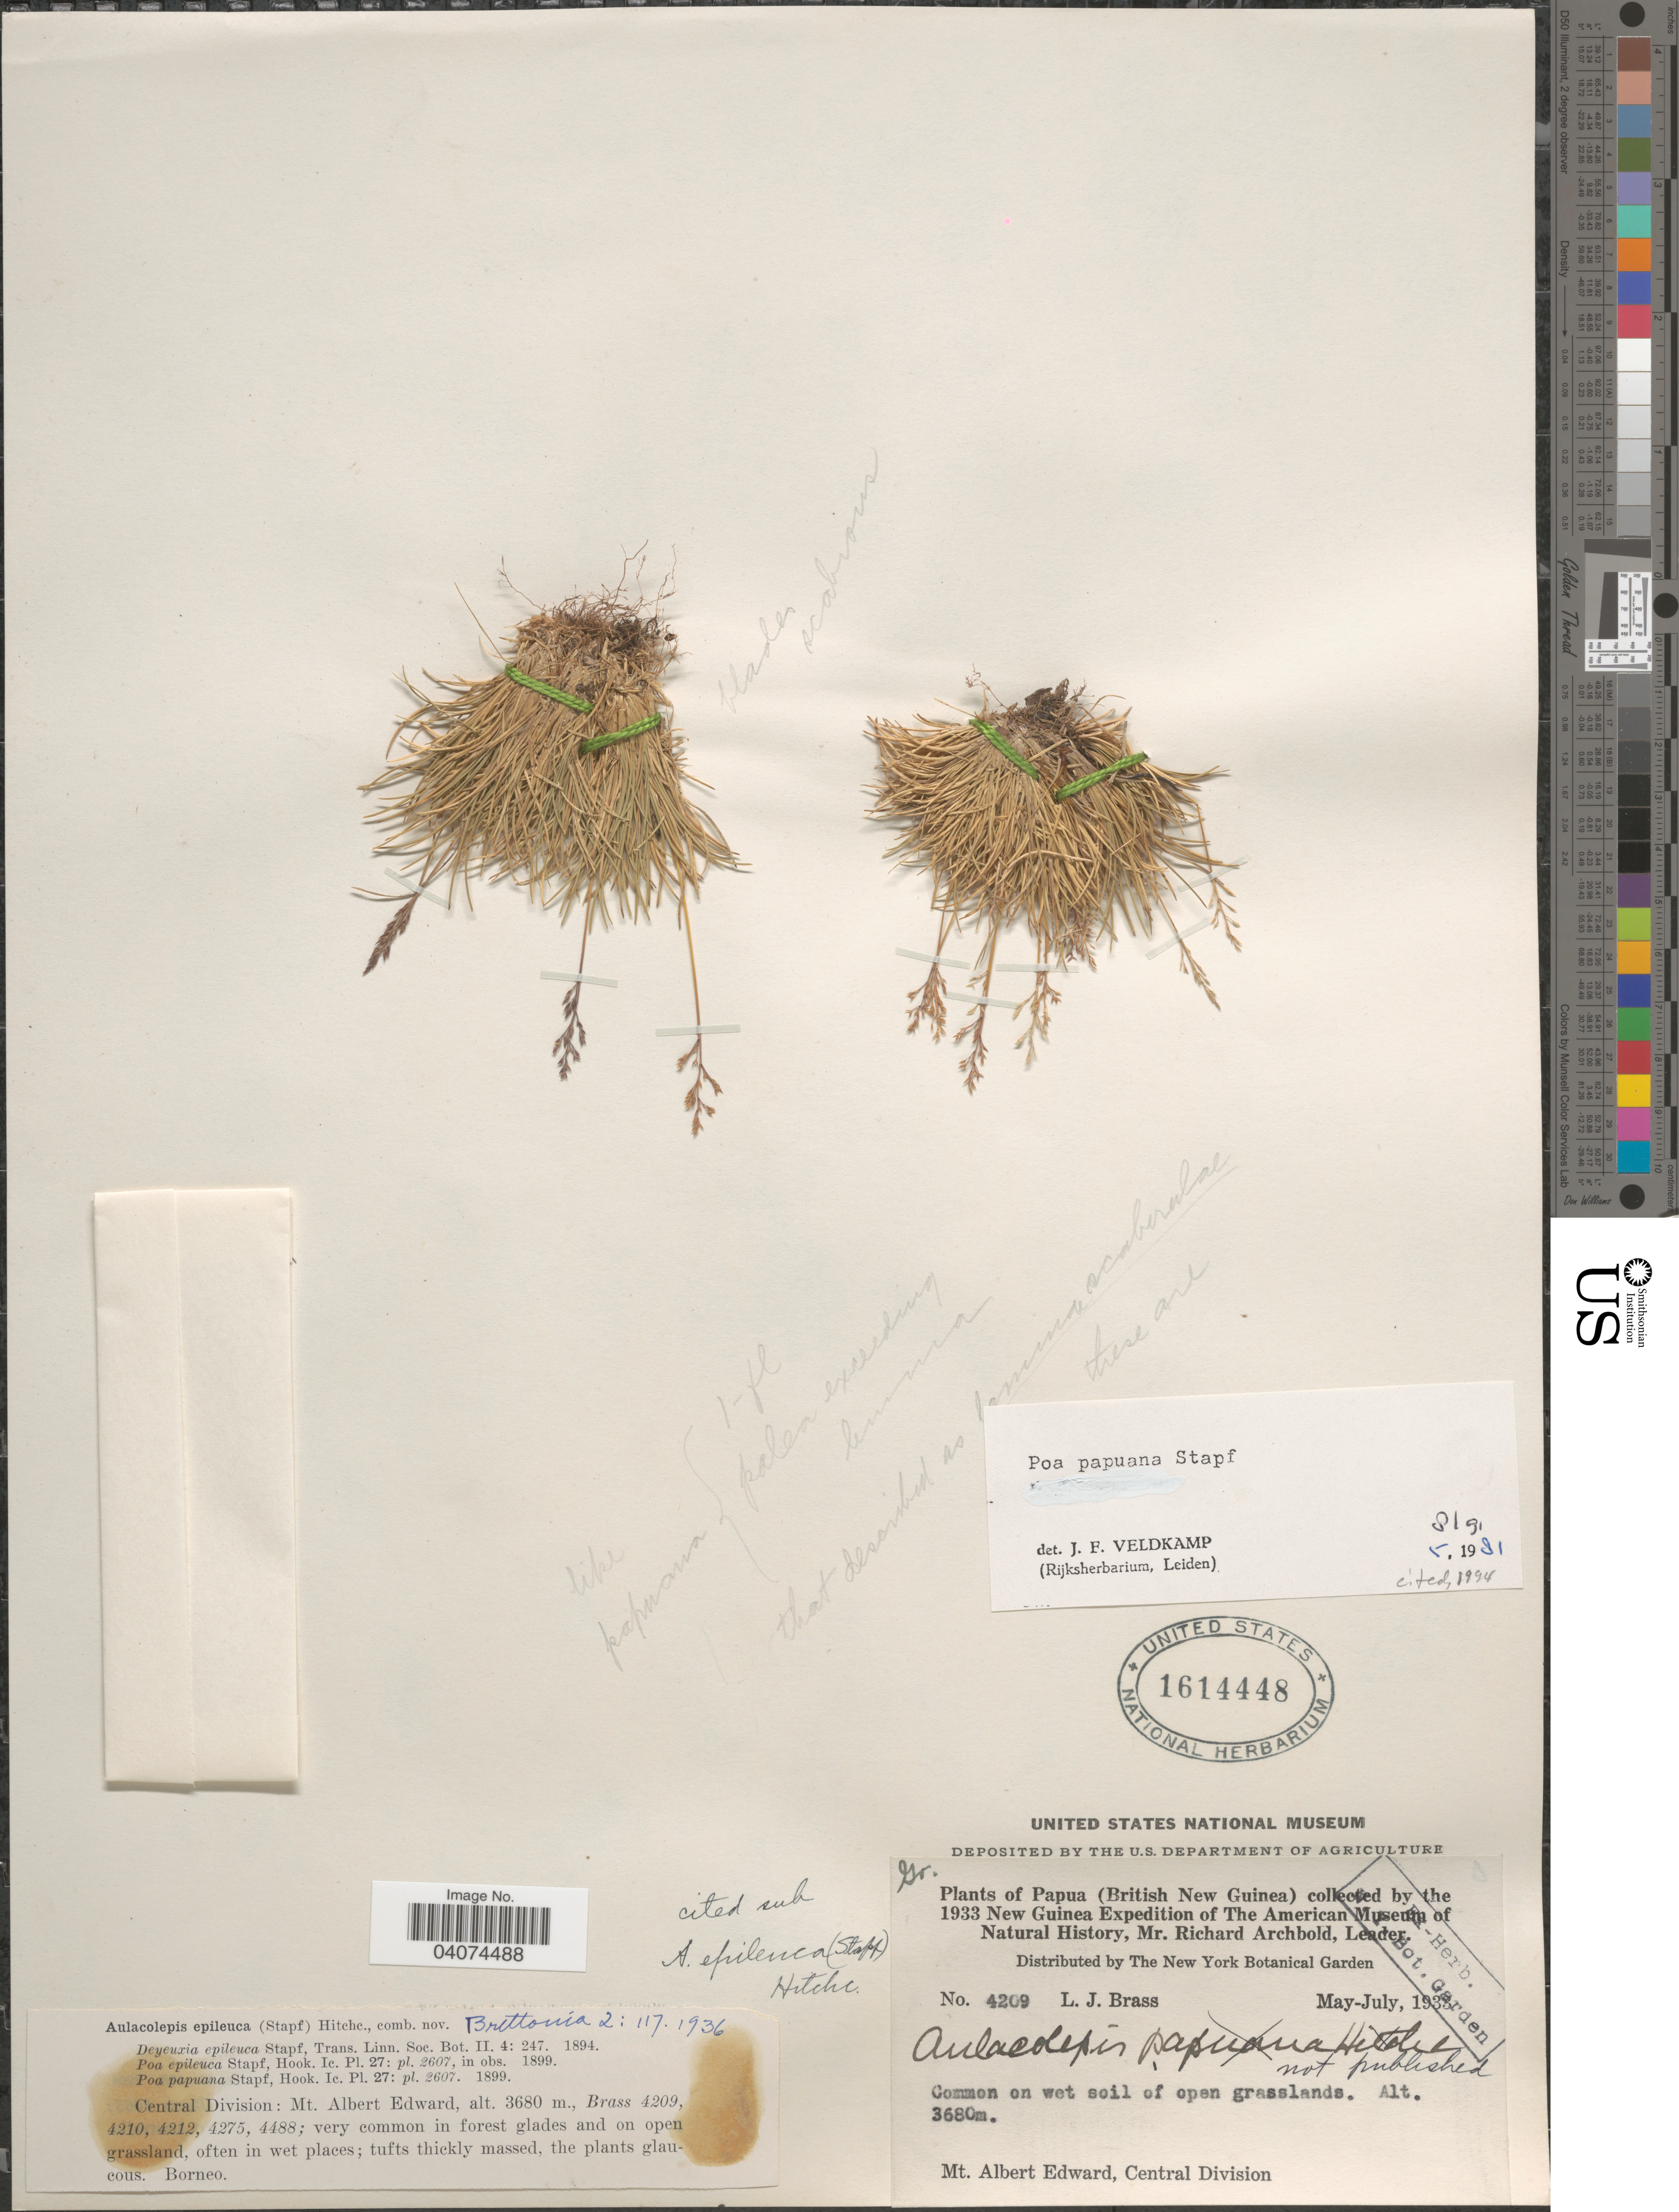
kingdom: Plantae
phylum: Tracheophyta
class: Liliopsida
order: Poales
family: Poaceae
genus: Poa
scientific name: Poa papuana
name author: Stapf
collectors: L. J. Brass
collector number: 4209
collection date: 1933-05/1933-07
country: Papua New Guinea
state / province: Central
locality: Papua (British New Guinea) collected by the 1933 New Guinea Expedition of The American Museum of Natural History. Common on wet soil of open grasslands. Mt. Albert Edward, Central Division.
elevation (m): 3680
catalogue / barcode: US 1614448